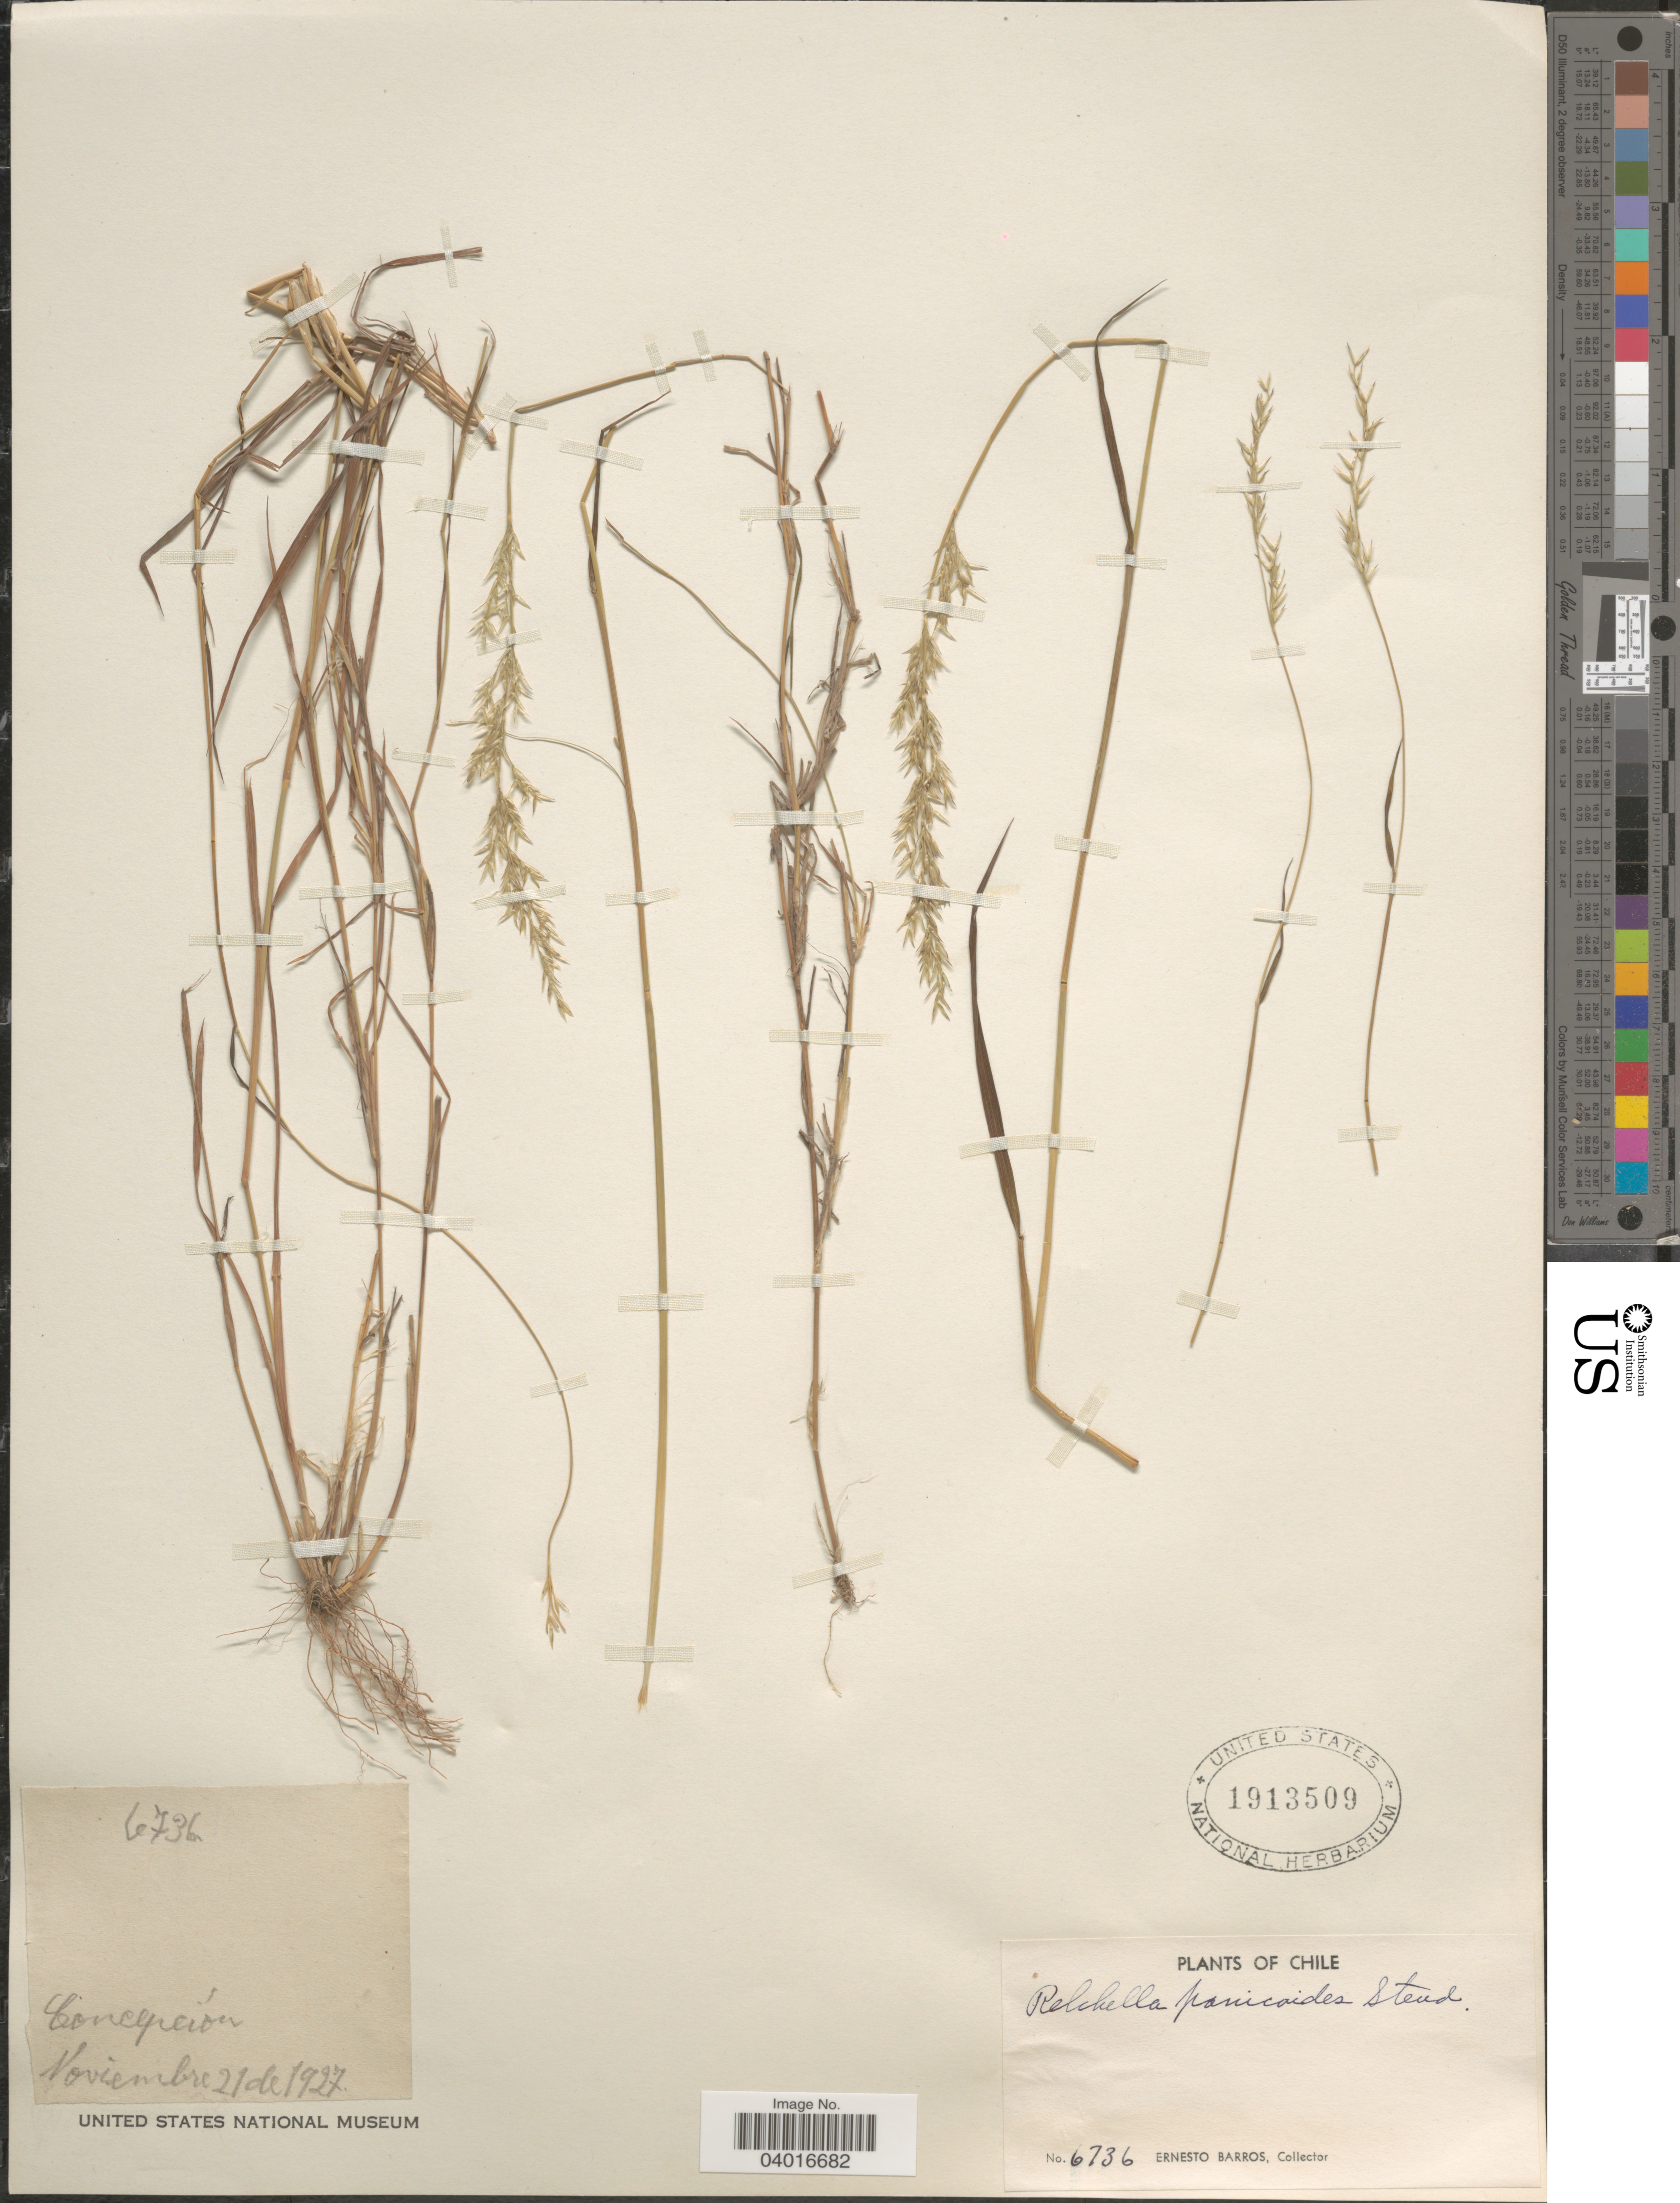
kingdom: Plantae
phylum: Tracheophyta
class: Liliopsida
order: Poales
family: Poaceae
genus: Relchela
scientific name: Relchela panicoides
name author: Steud.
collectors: E. Barros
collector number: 6736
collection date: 1927-11-21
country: Chile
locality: Concepción.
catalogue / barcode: US 1913509